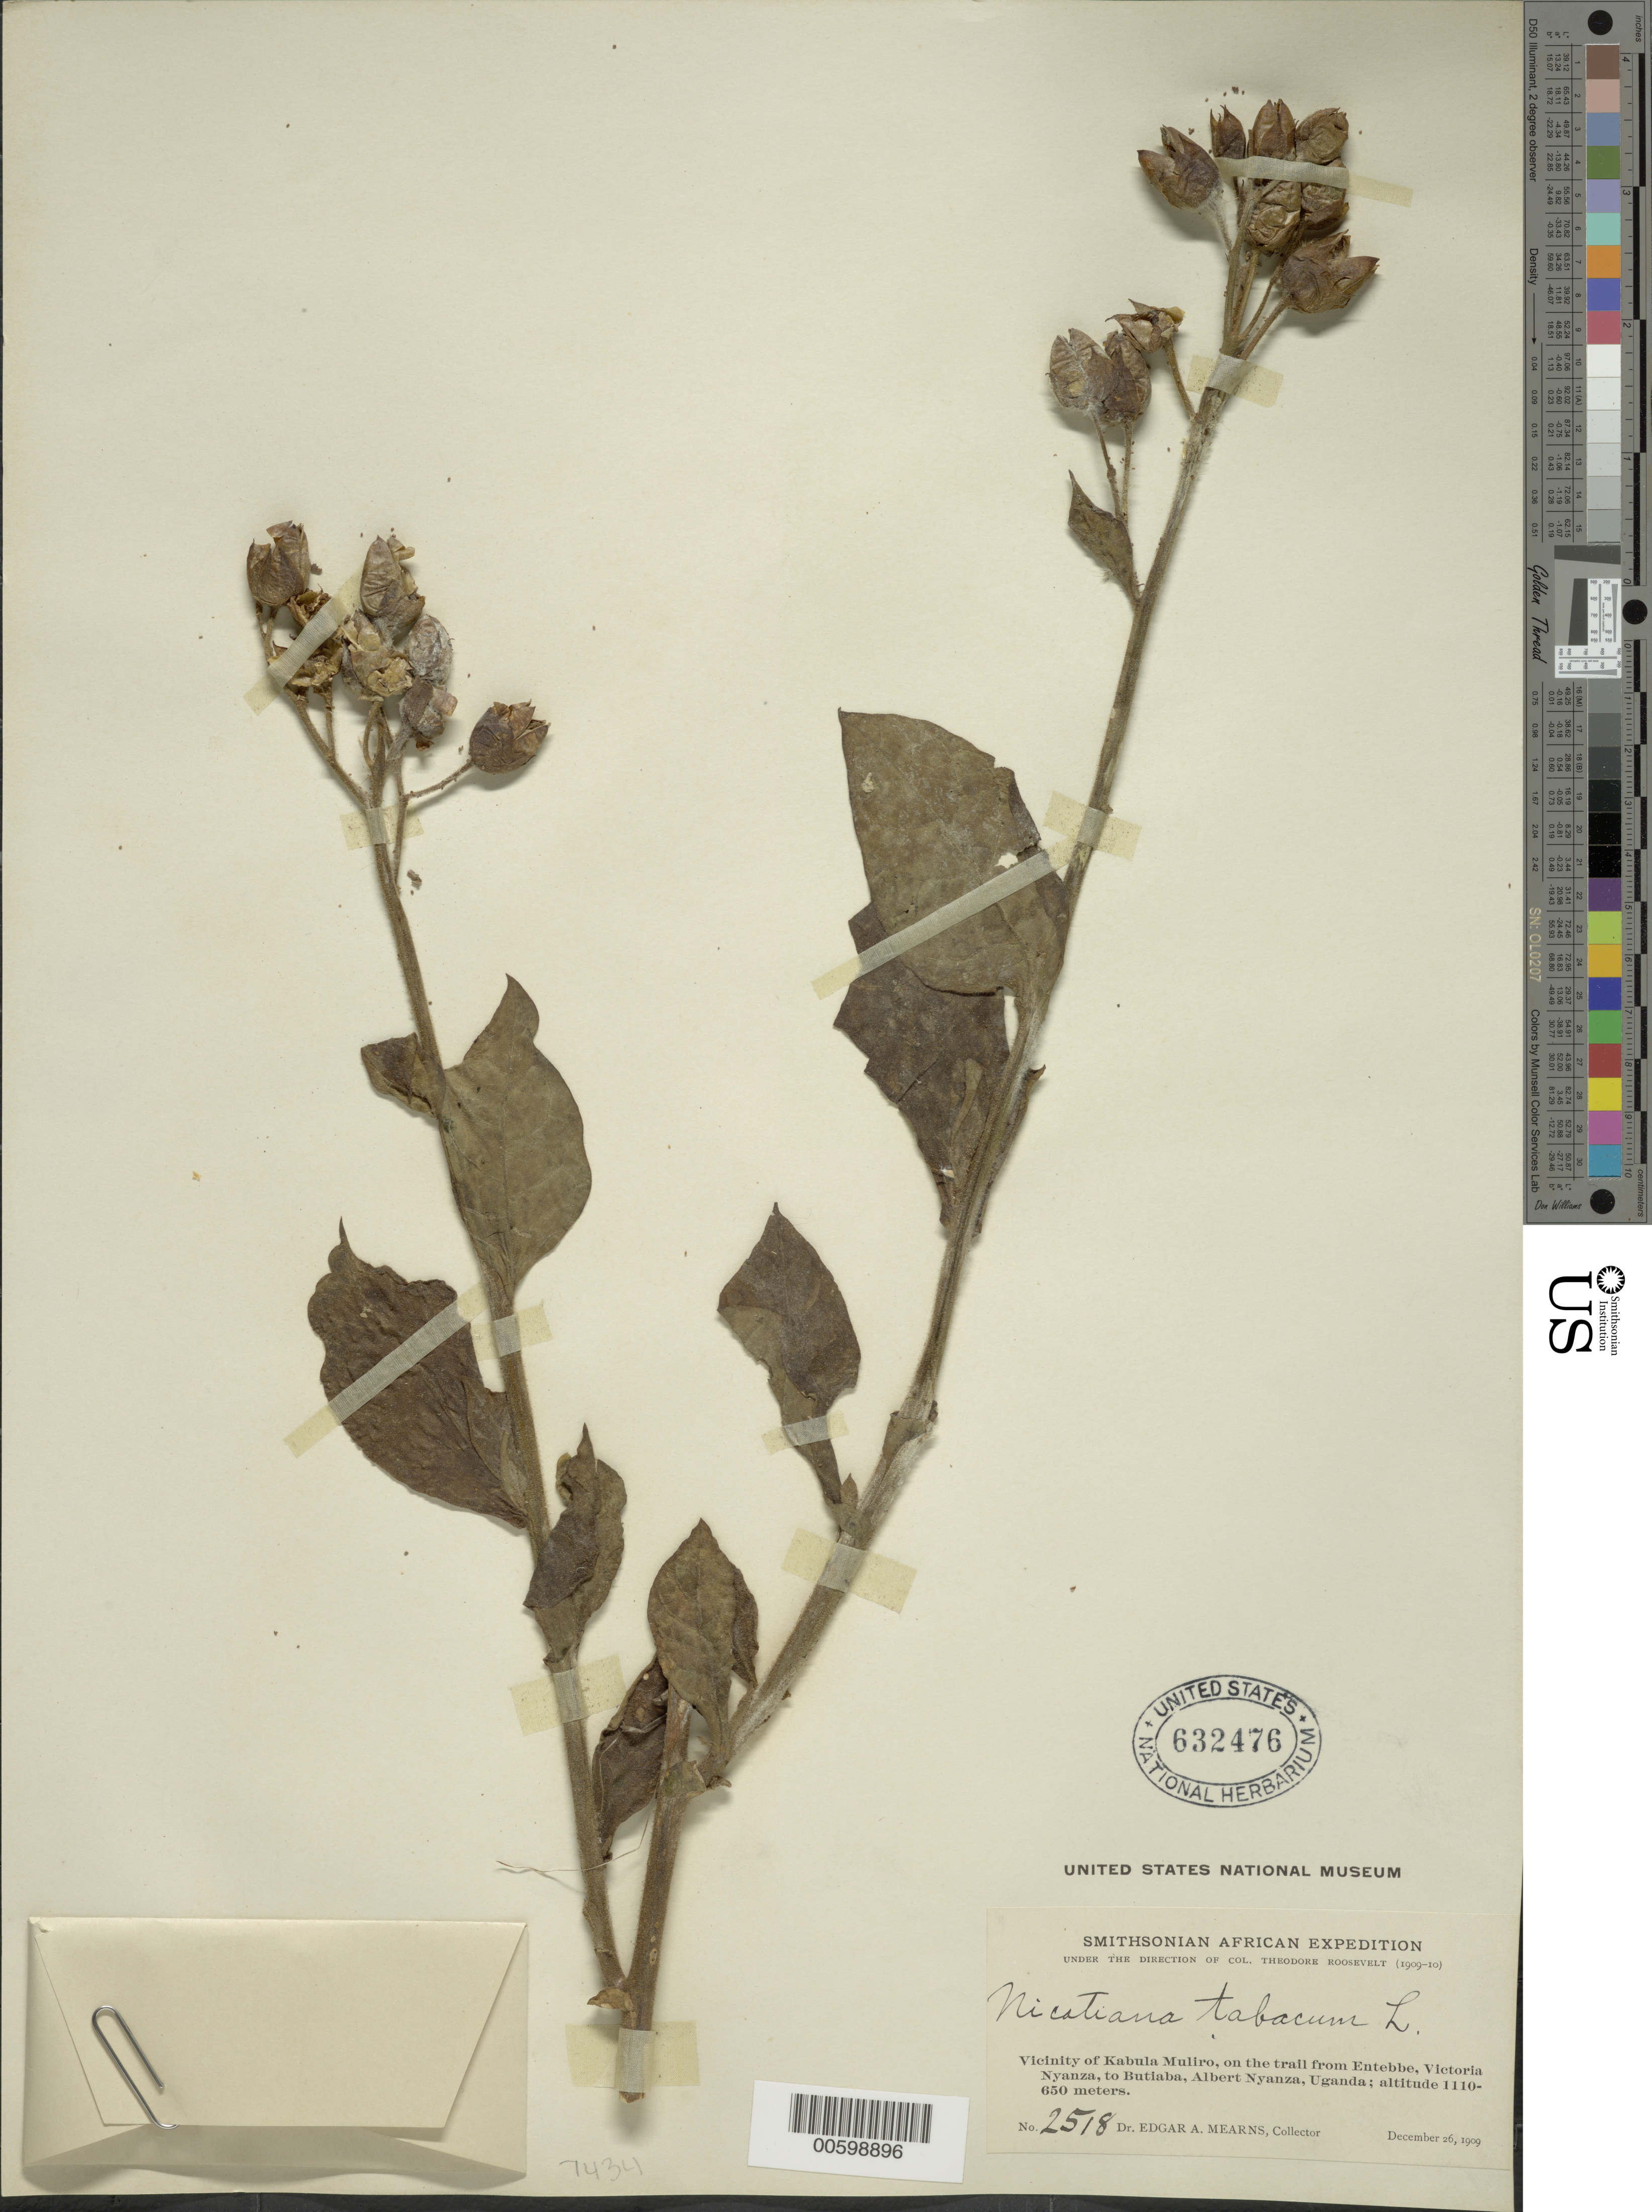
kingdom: Plantae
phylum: Tracheophyta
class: Magnoliopsida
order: Solanales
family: Solanaceae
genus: Nicotiana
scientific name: Nicotiana tabacum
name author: L.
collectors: E. A. Mearns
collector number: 2518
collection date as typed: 26 Dec 1909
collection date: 1909-12-26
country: Uganda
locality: Vicinity of Kabula Muliro, on the trail from Entebbe, Victoria Nyanza, to Butiaba, Albert Nyanza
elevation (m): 1110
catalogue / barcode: US 632476